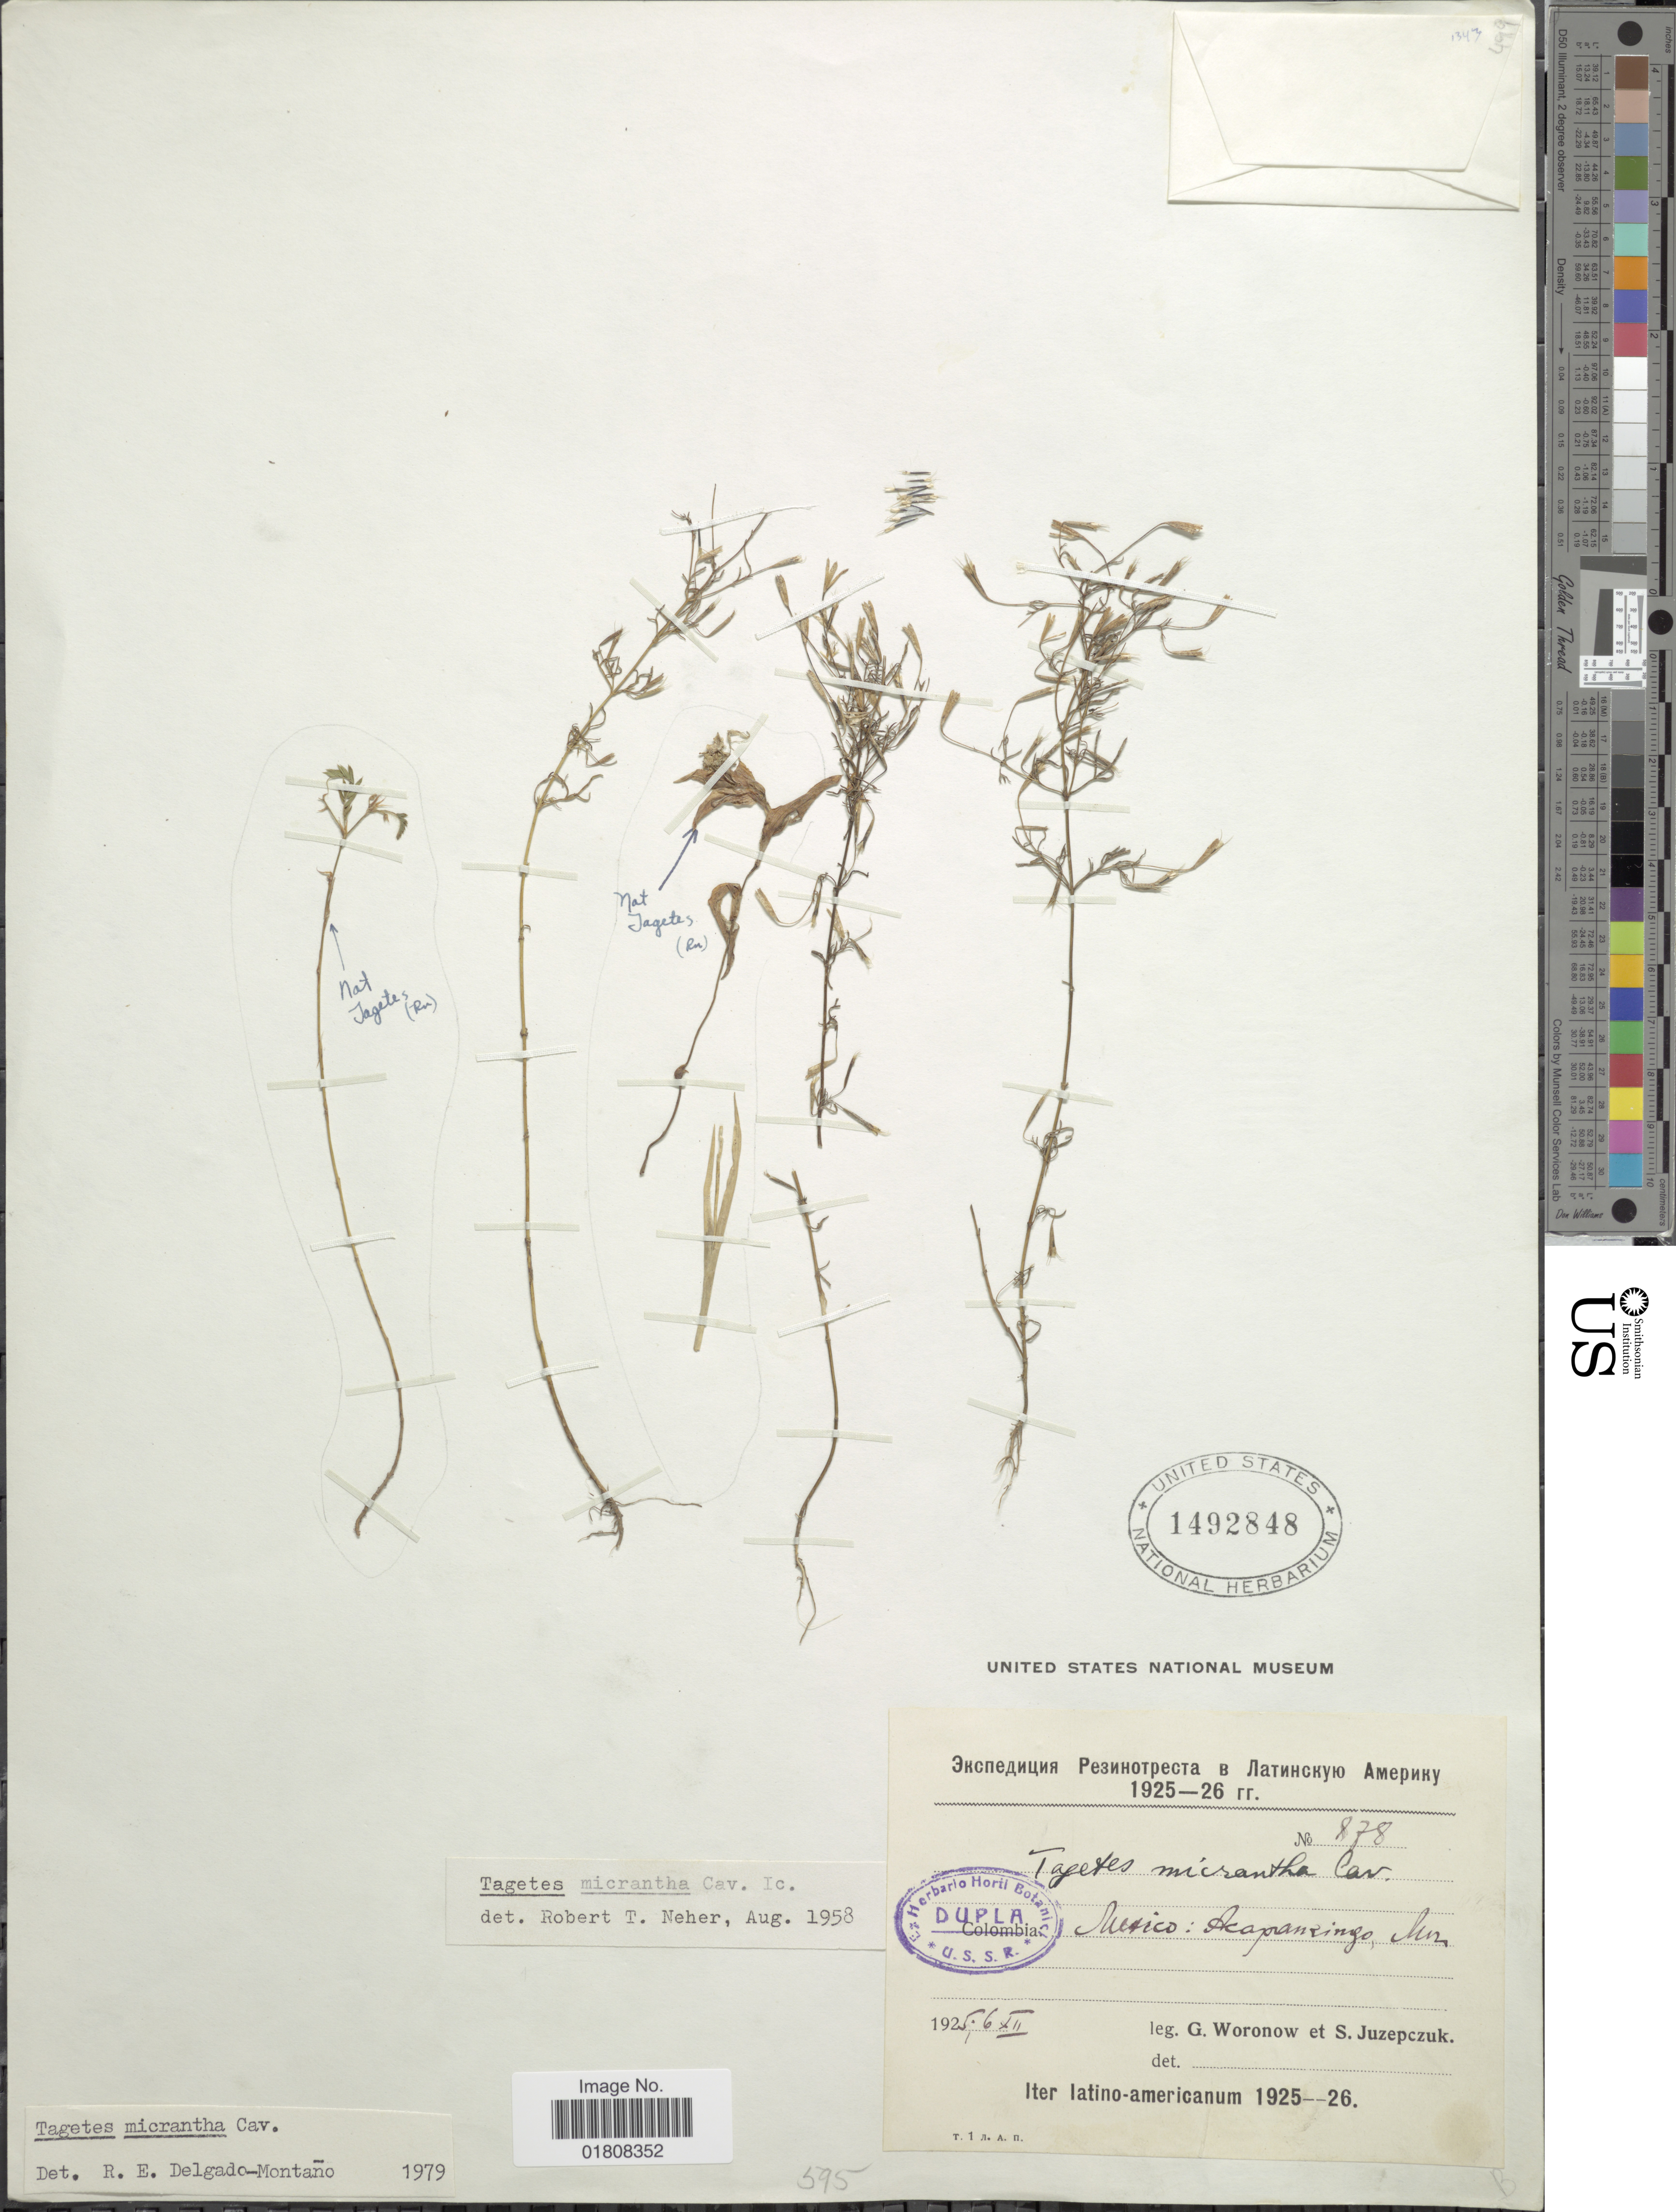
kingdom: Plantae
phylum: Tracheophyta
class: Magnoliopsida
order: Asterales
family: Asteraceae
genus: Tagetes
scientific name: Tagetes micrantha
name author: Cav.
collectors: G. Woronow & S. V. Juzepczuk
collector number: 878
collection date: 1925-12-06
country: Mexico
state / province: Morelos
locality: Acapansingo, Mor.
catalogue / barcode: US 1492848